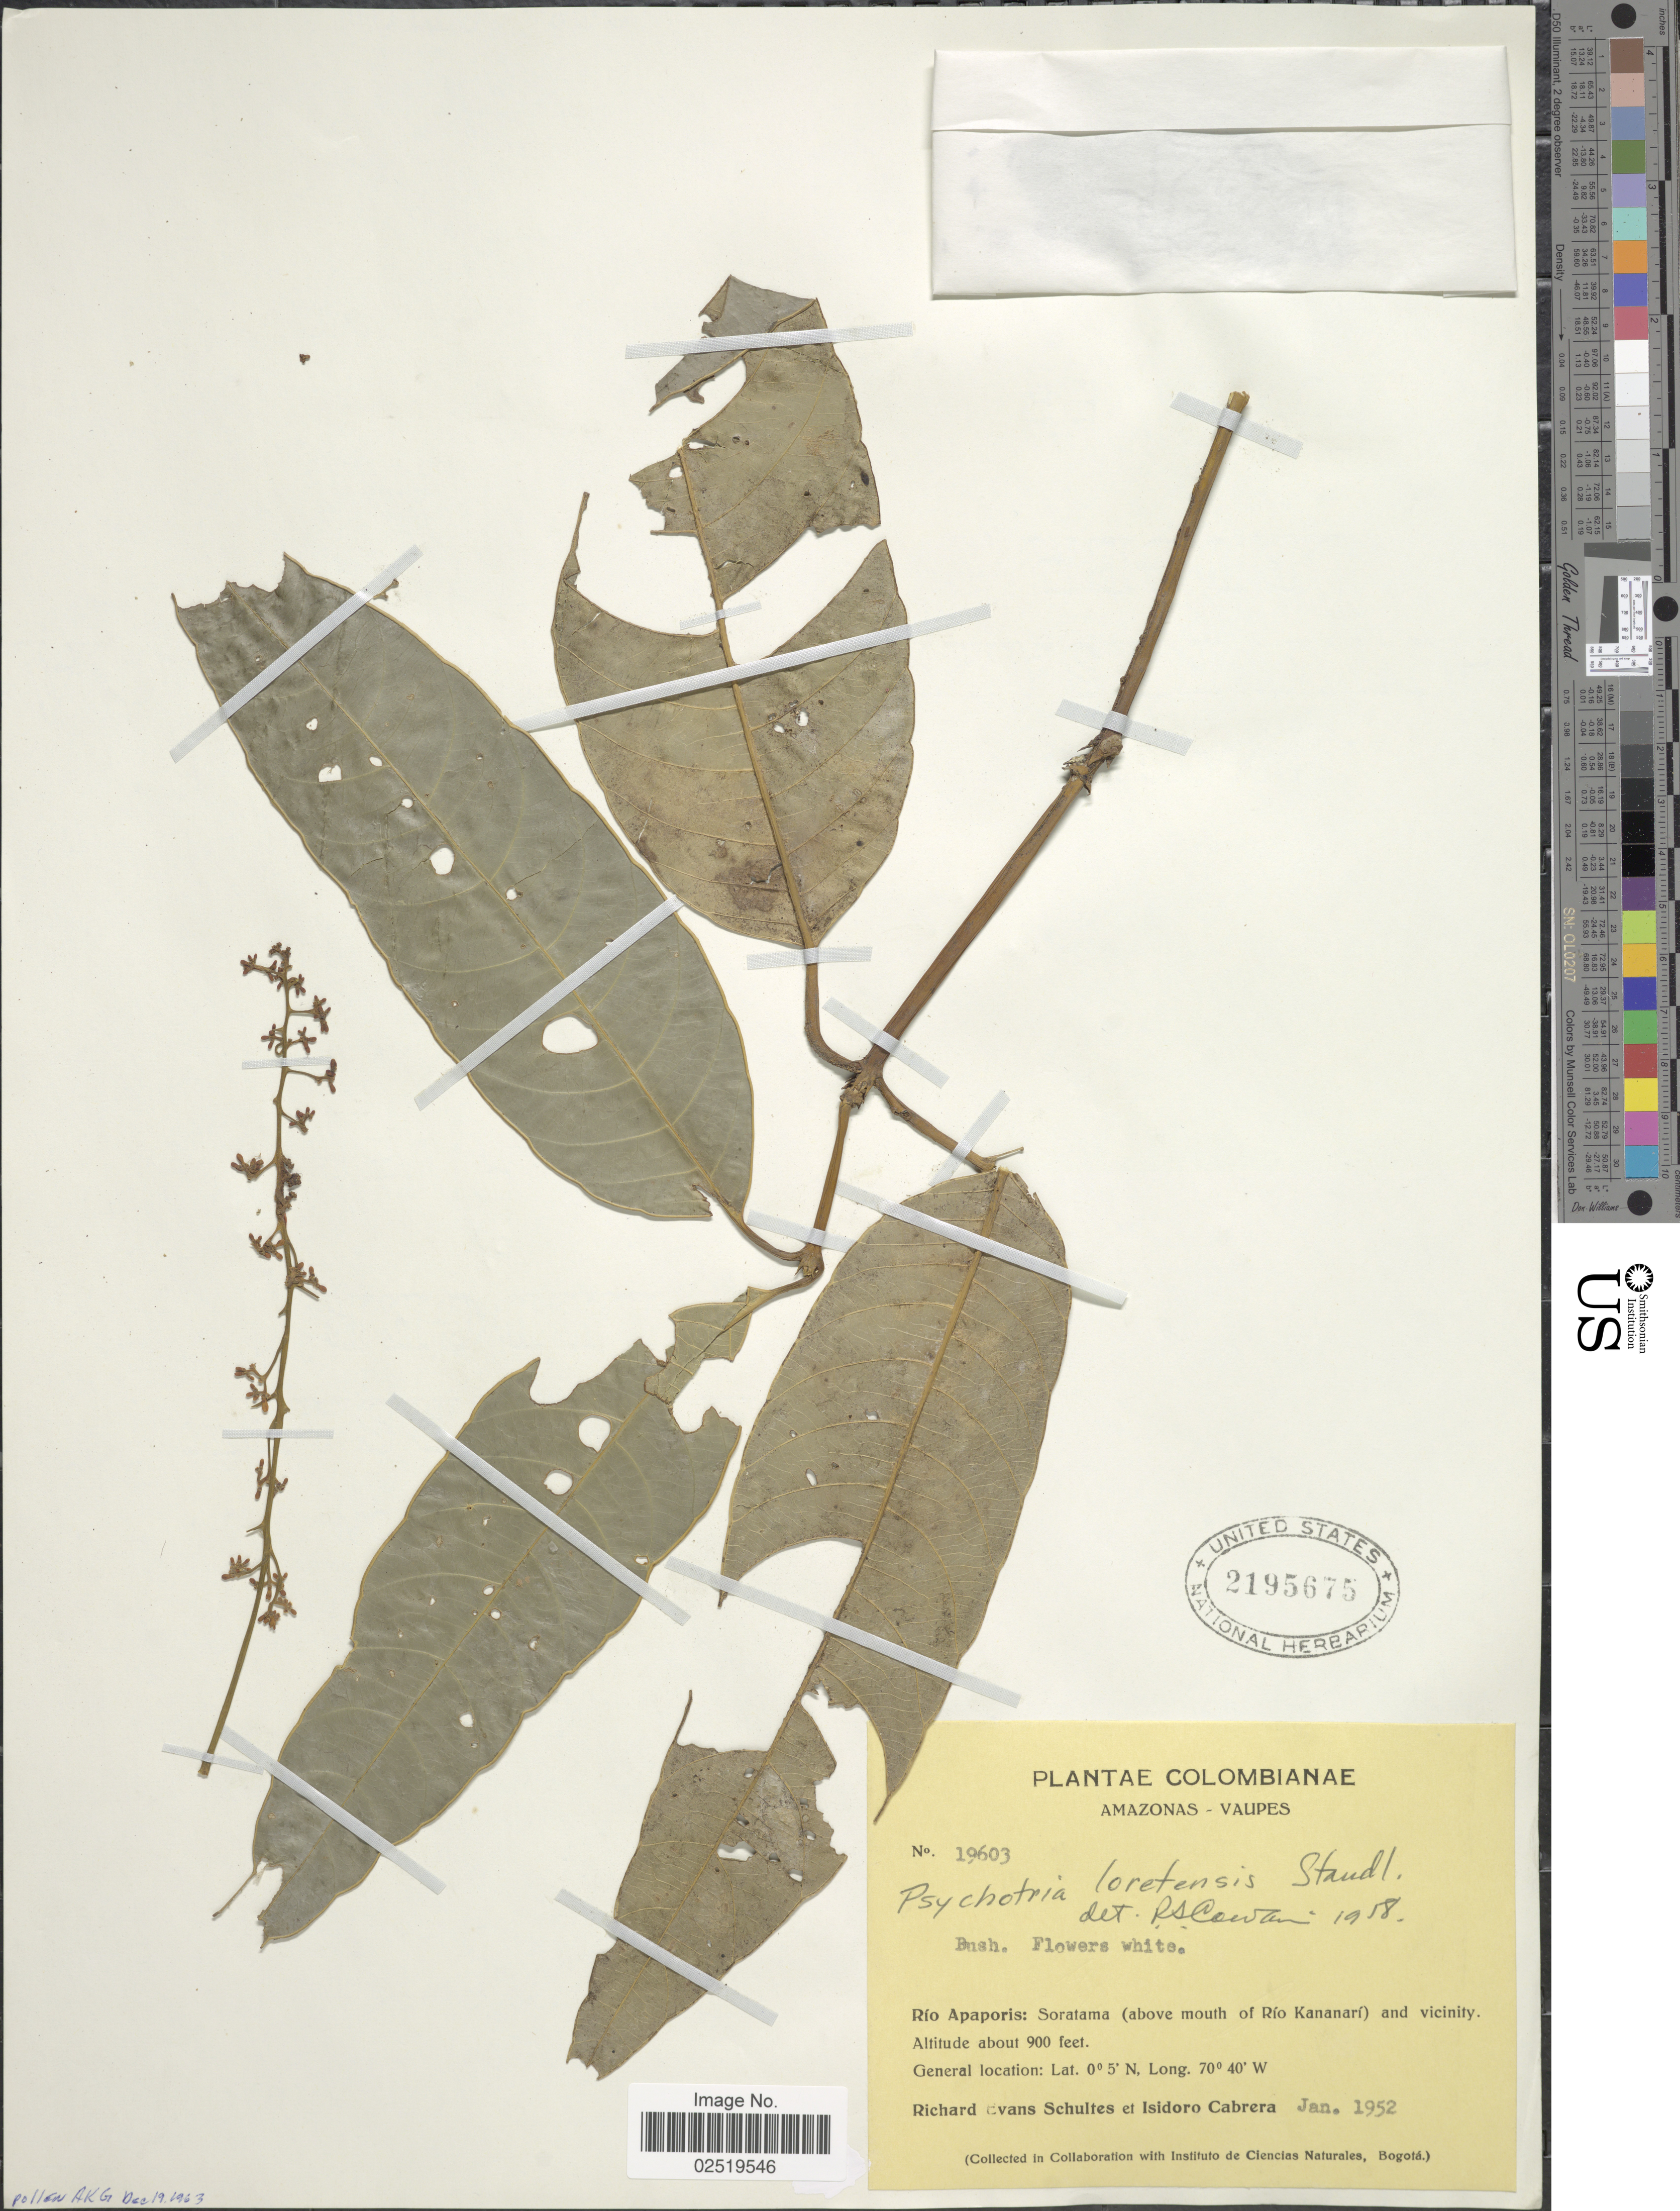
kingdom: Plantae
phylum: Tracheophyta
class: Magnoliopsida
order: Gentianales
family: Rubiaceae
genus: Psychotria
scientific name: Psychotria loretensis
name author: Standl.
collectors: R. E. Schultes & I. Cabrera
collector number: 19603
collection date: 1952-01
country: Colombia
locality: Amazonas-Vaupes, Rio Apaporis: Soratama (above mouth of Rio Kananari) and vicinity.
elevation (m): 274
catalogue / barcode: US 2195675